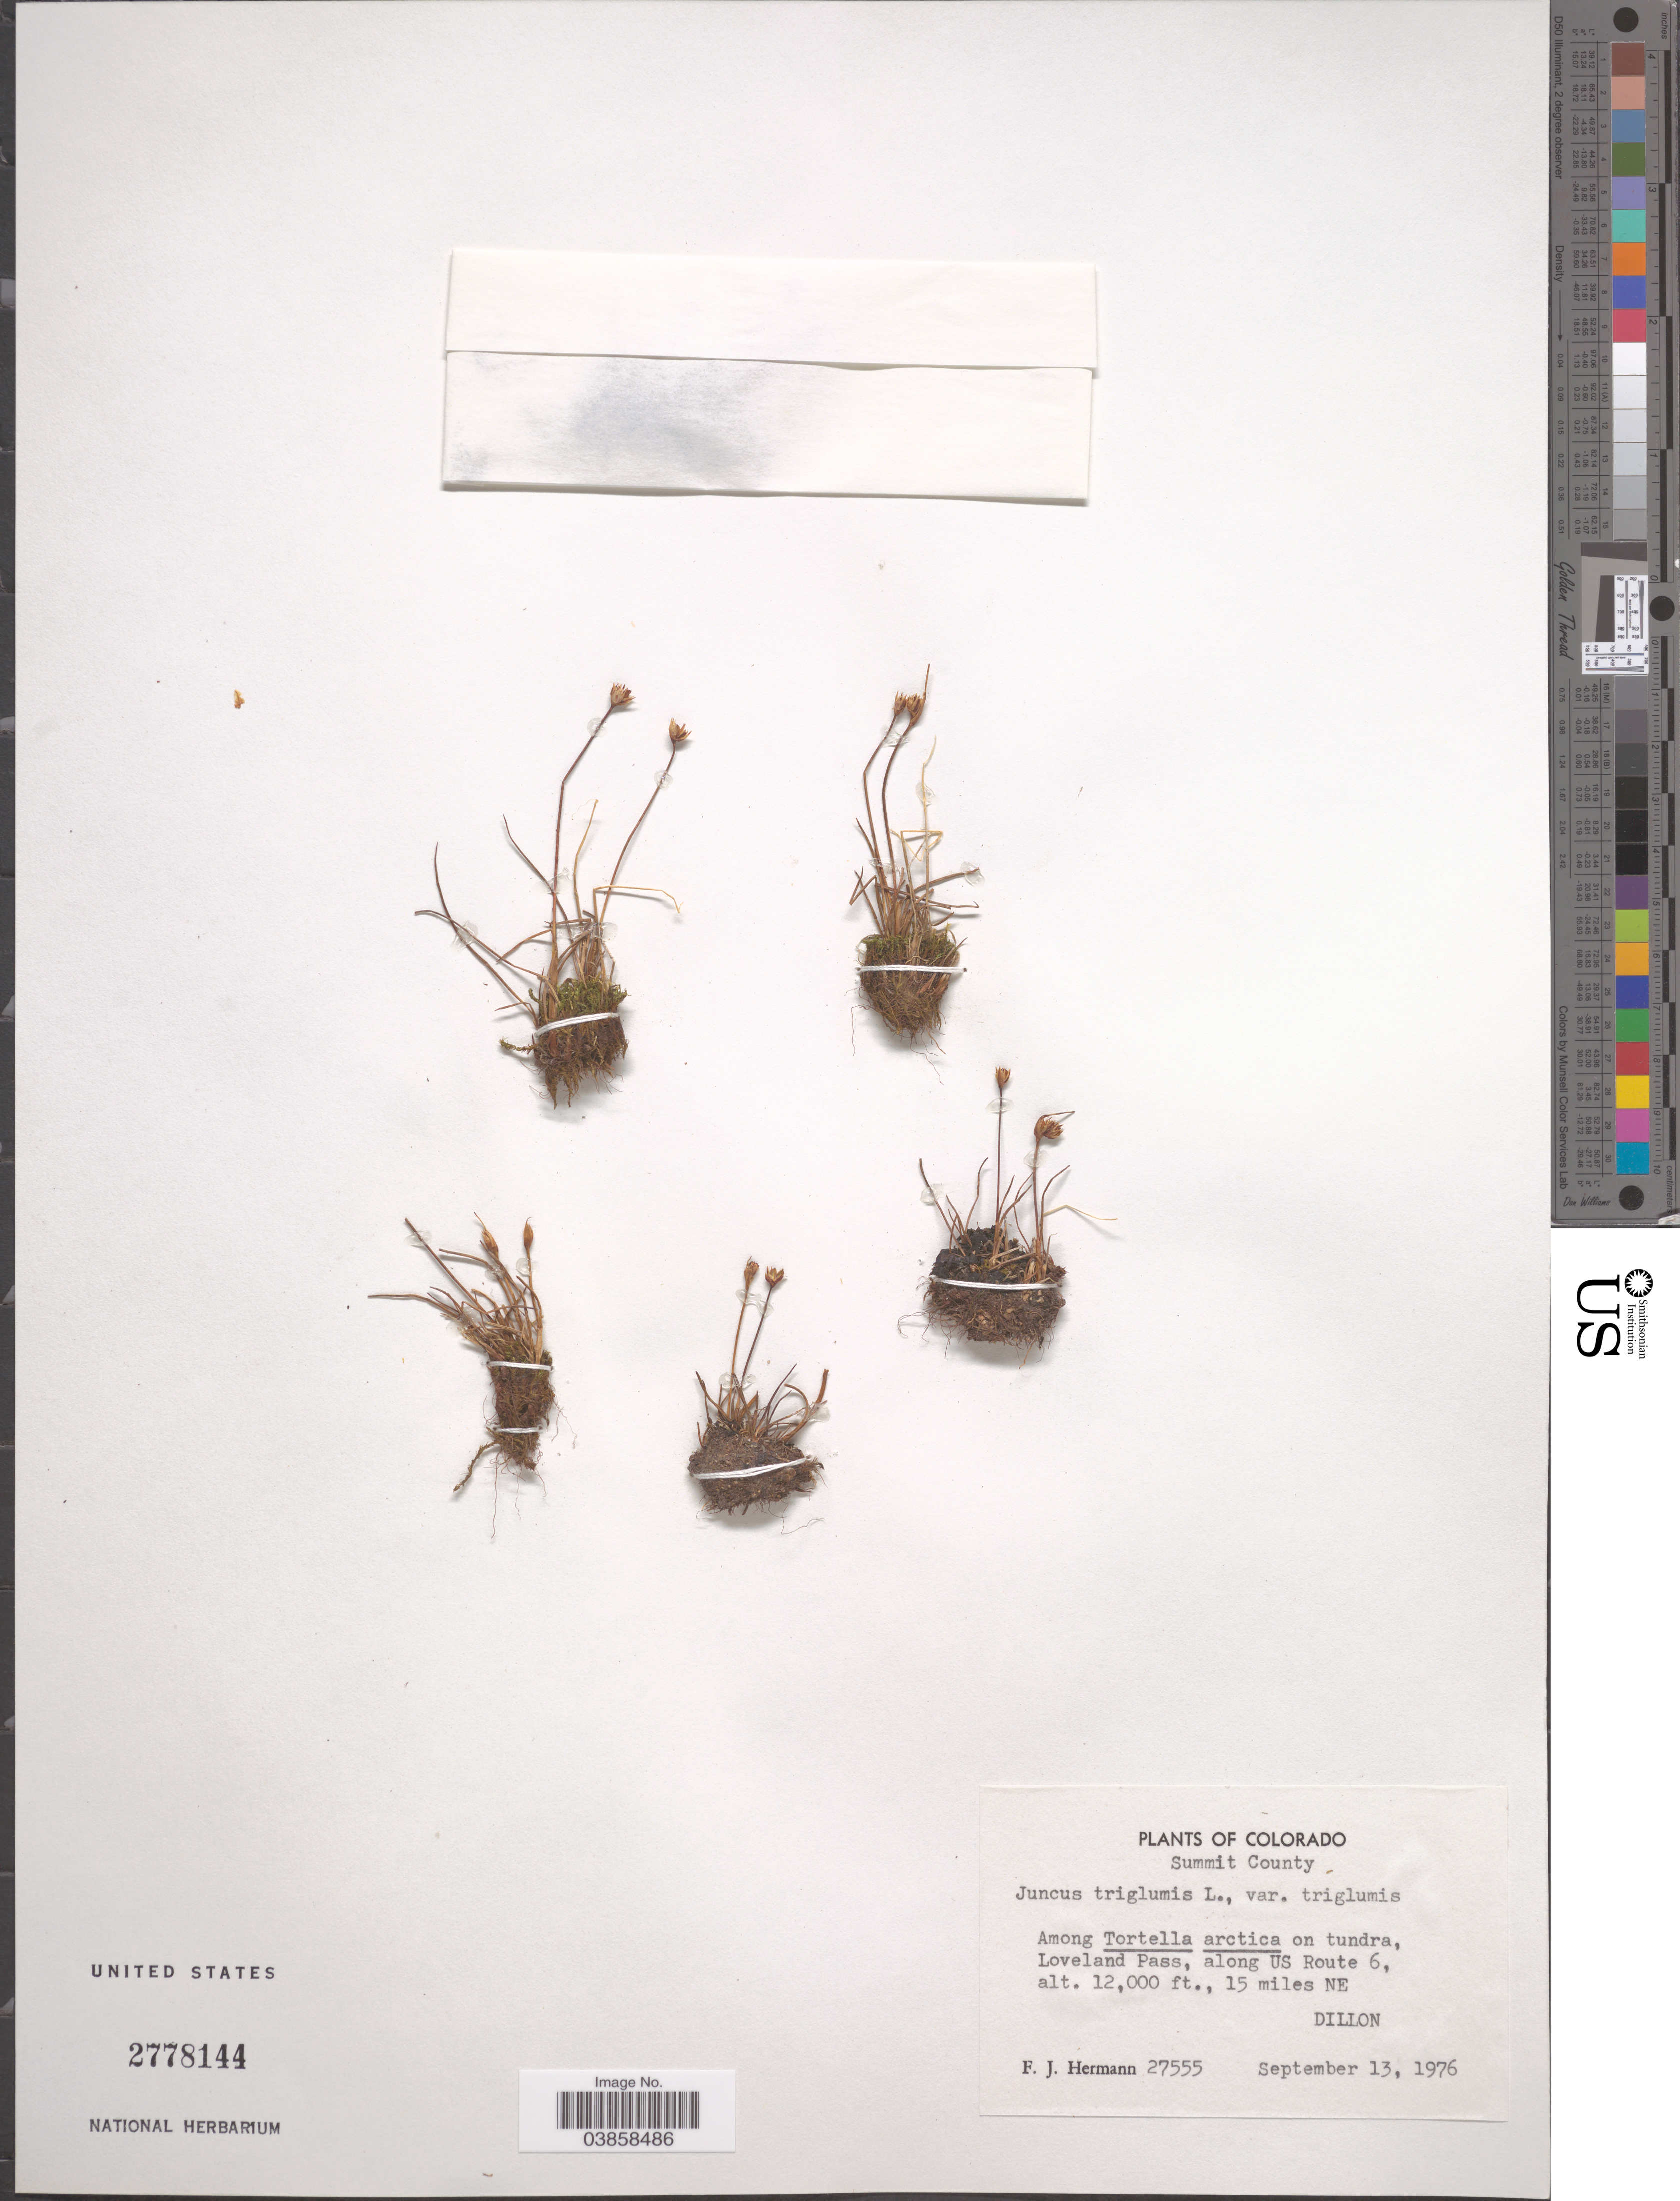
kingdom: Plantae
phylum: Tracheophyta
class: Liliopsida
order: Poales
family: Juncaceae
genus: Juncus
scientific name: Juncus triglumis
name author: L.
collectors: F. J. Hermann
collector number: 27555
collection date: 1976-09-13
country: United States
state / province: Colorado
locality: Summit County. Along Tortella artica on tundra, Loveland Pass, along US Route 6, 15 miles NE Dillon.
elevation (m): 3658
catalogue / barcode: US 2778144